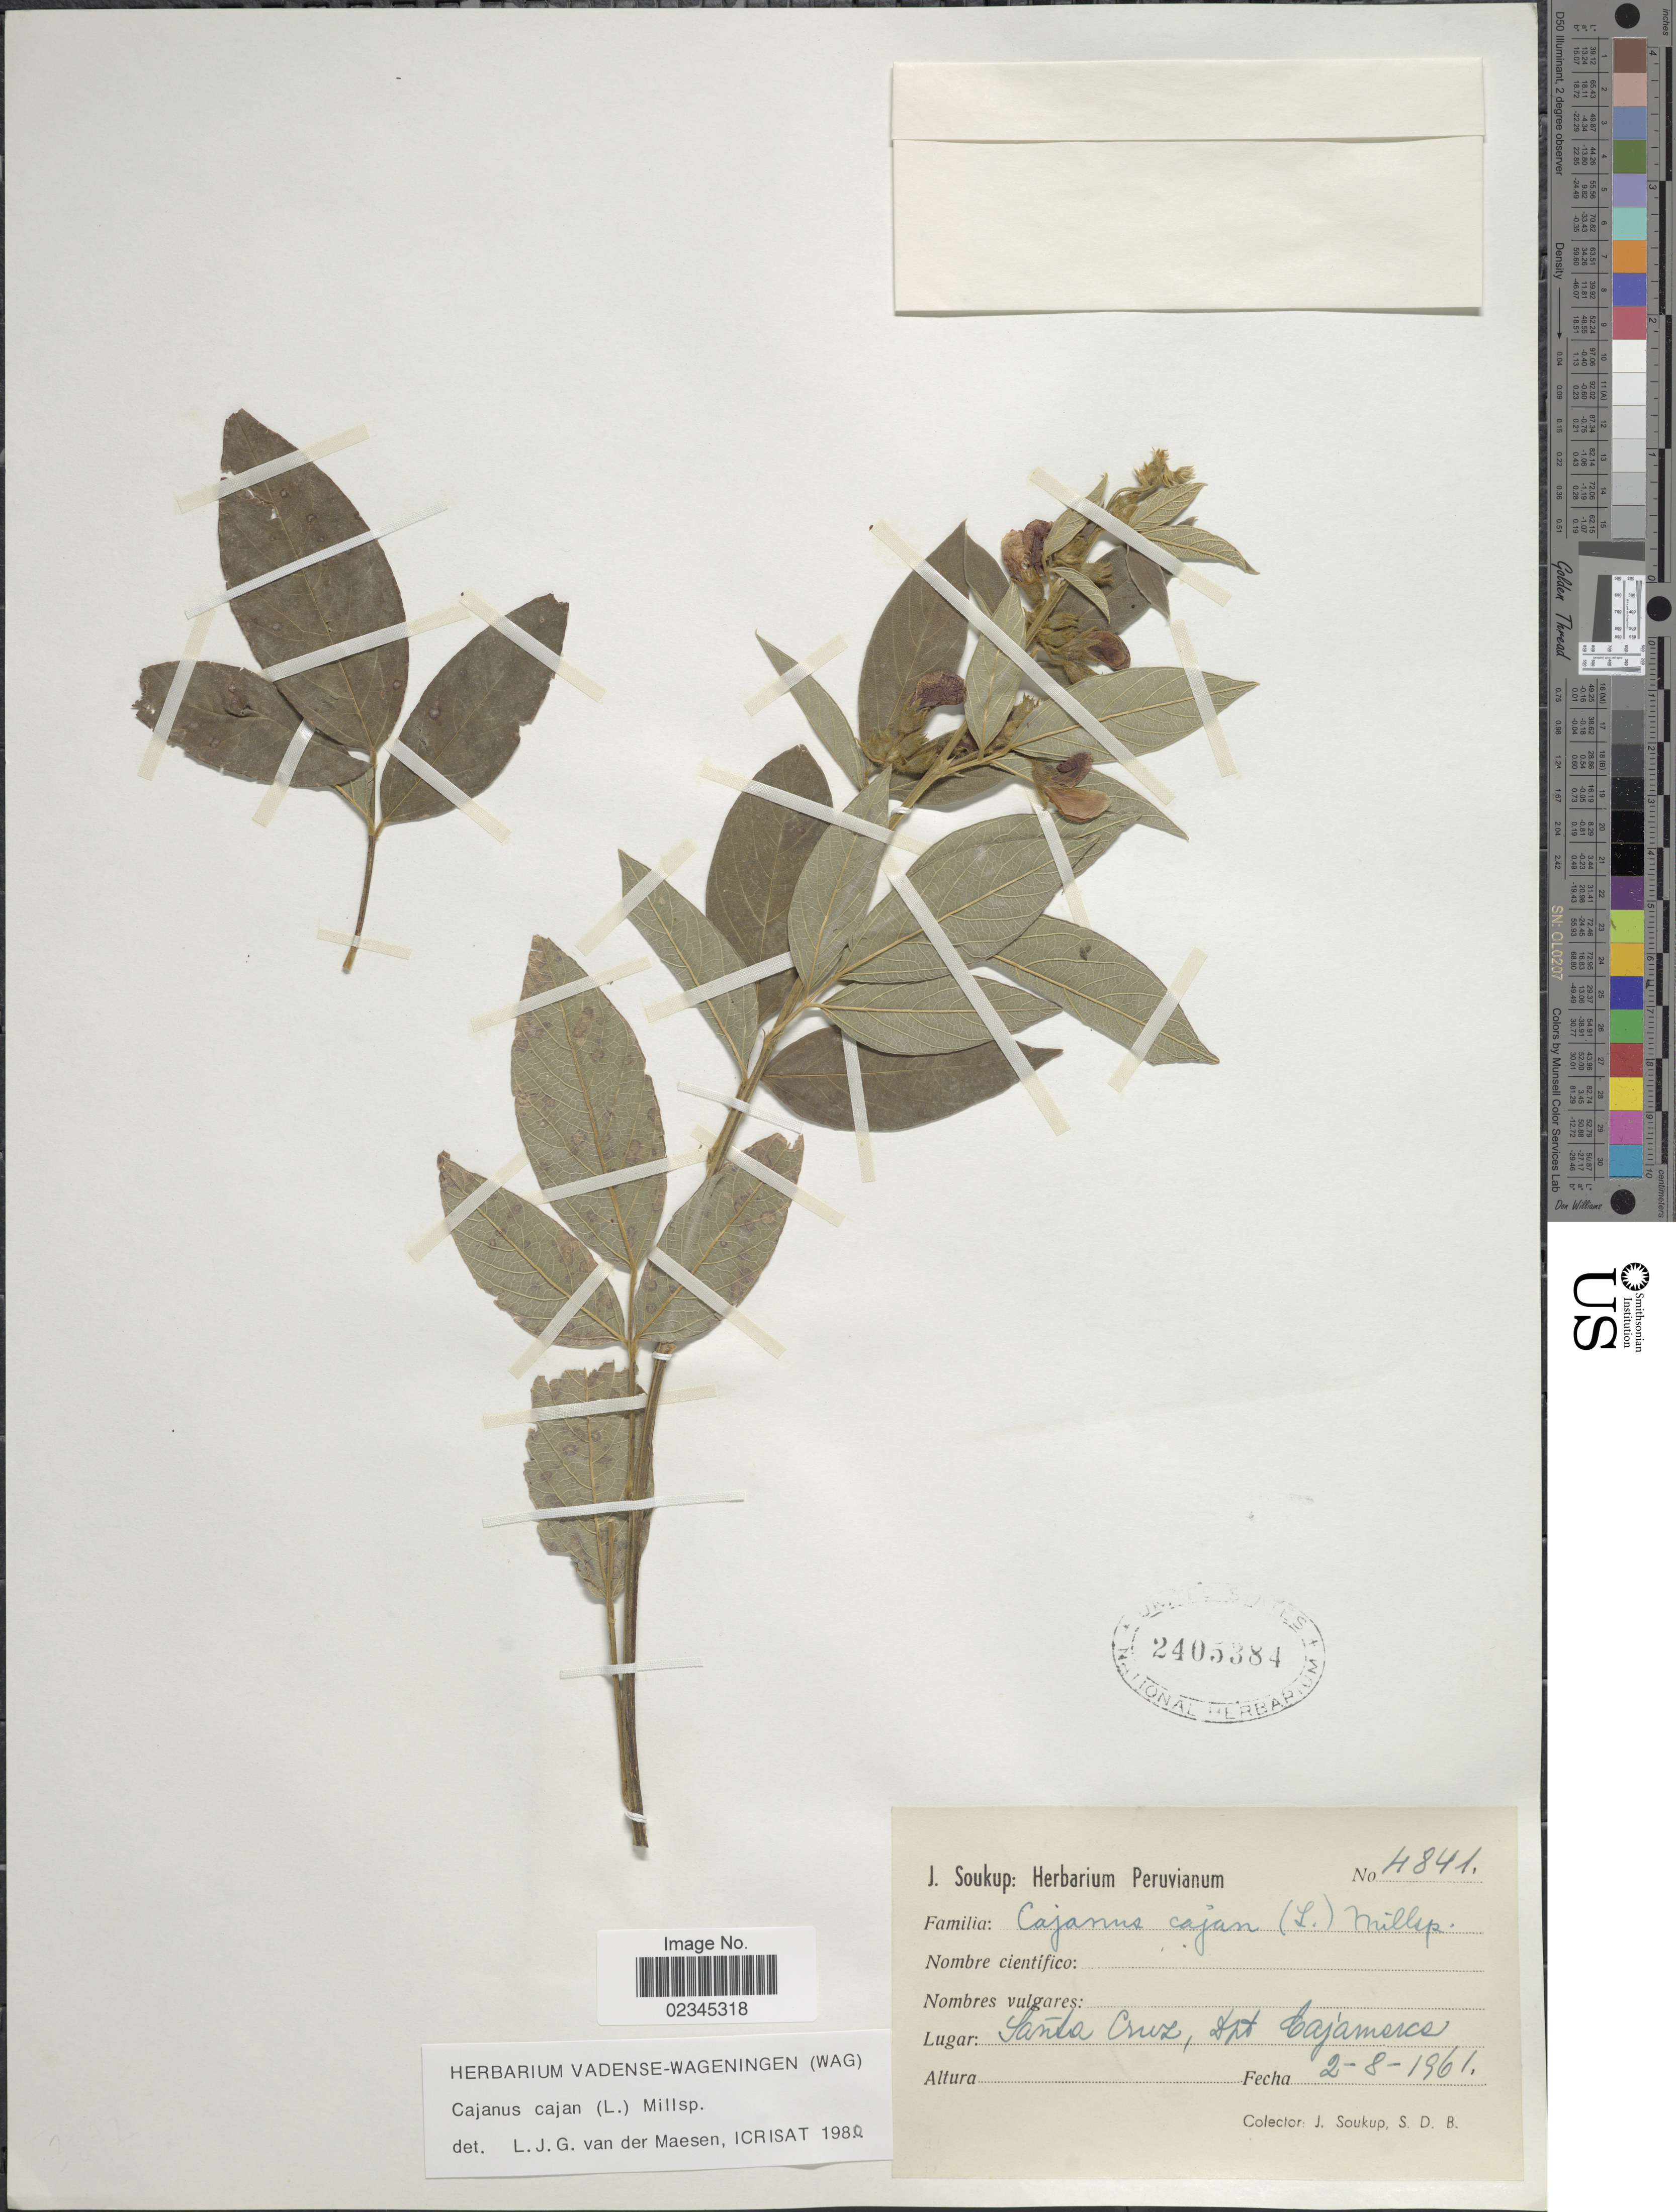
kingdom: Plantae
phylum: Tracheophyta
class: Magnoliopsida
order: Fabales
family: Fabaceae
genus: Cajanus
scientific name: Cajanus cajan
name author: (L.) Huth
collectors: J. Soukup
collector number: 4841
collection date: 1961-08-02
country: Peru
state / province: Cajamarca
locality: Santa Cruz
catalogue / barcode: US 2405384